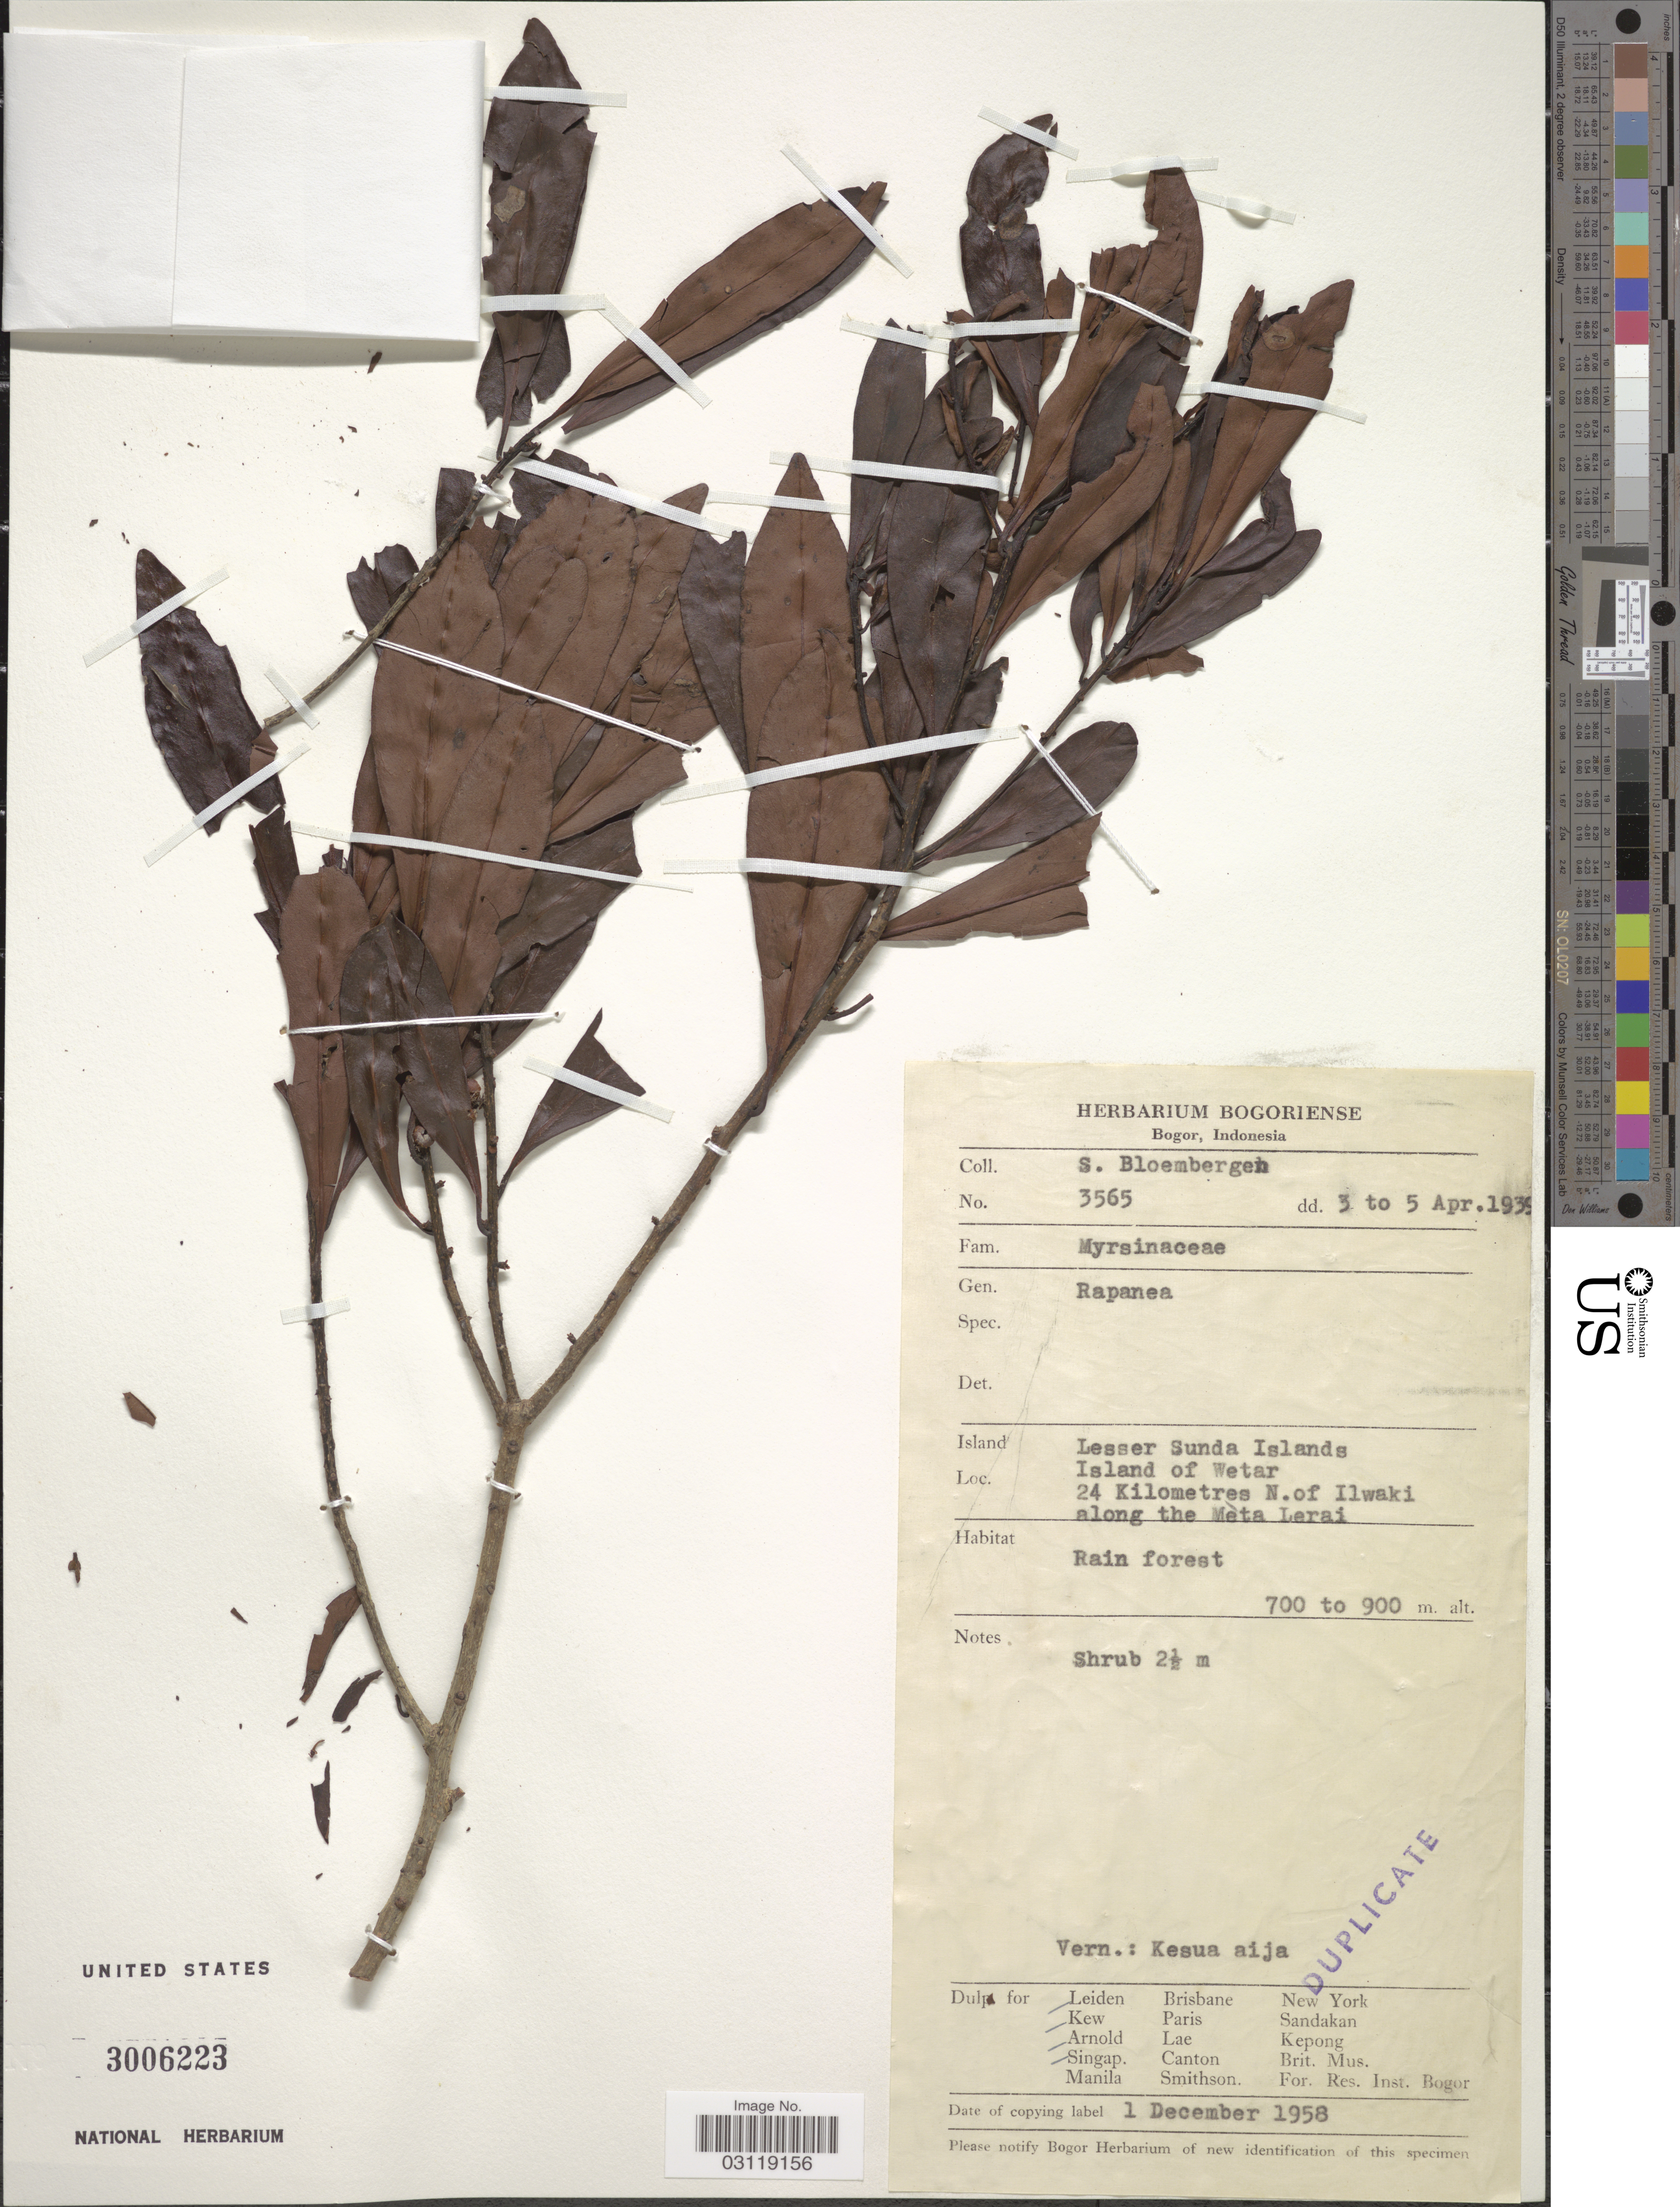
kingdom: Plantae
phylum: Tracheophyta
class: Magnoliopsida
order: Ericales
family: Primulaceae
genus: Rapanea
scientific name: Rapanea sp.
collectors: S. Bloembergen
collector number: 3565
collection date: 1939-04-03/1939-04-05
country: Indonesia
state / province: Nusa Tenggara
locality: Lesser Sunda Islands. Island of Wetar, 24 Kilometres N. of Ilwak along the Meta Lerai.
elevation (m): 700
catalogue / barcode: US 3006223